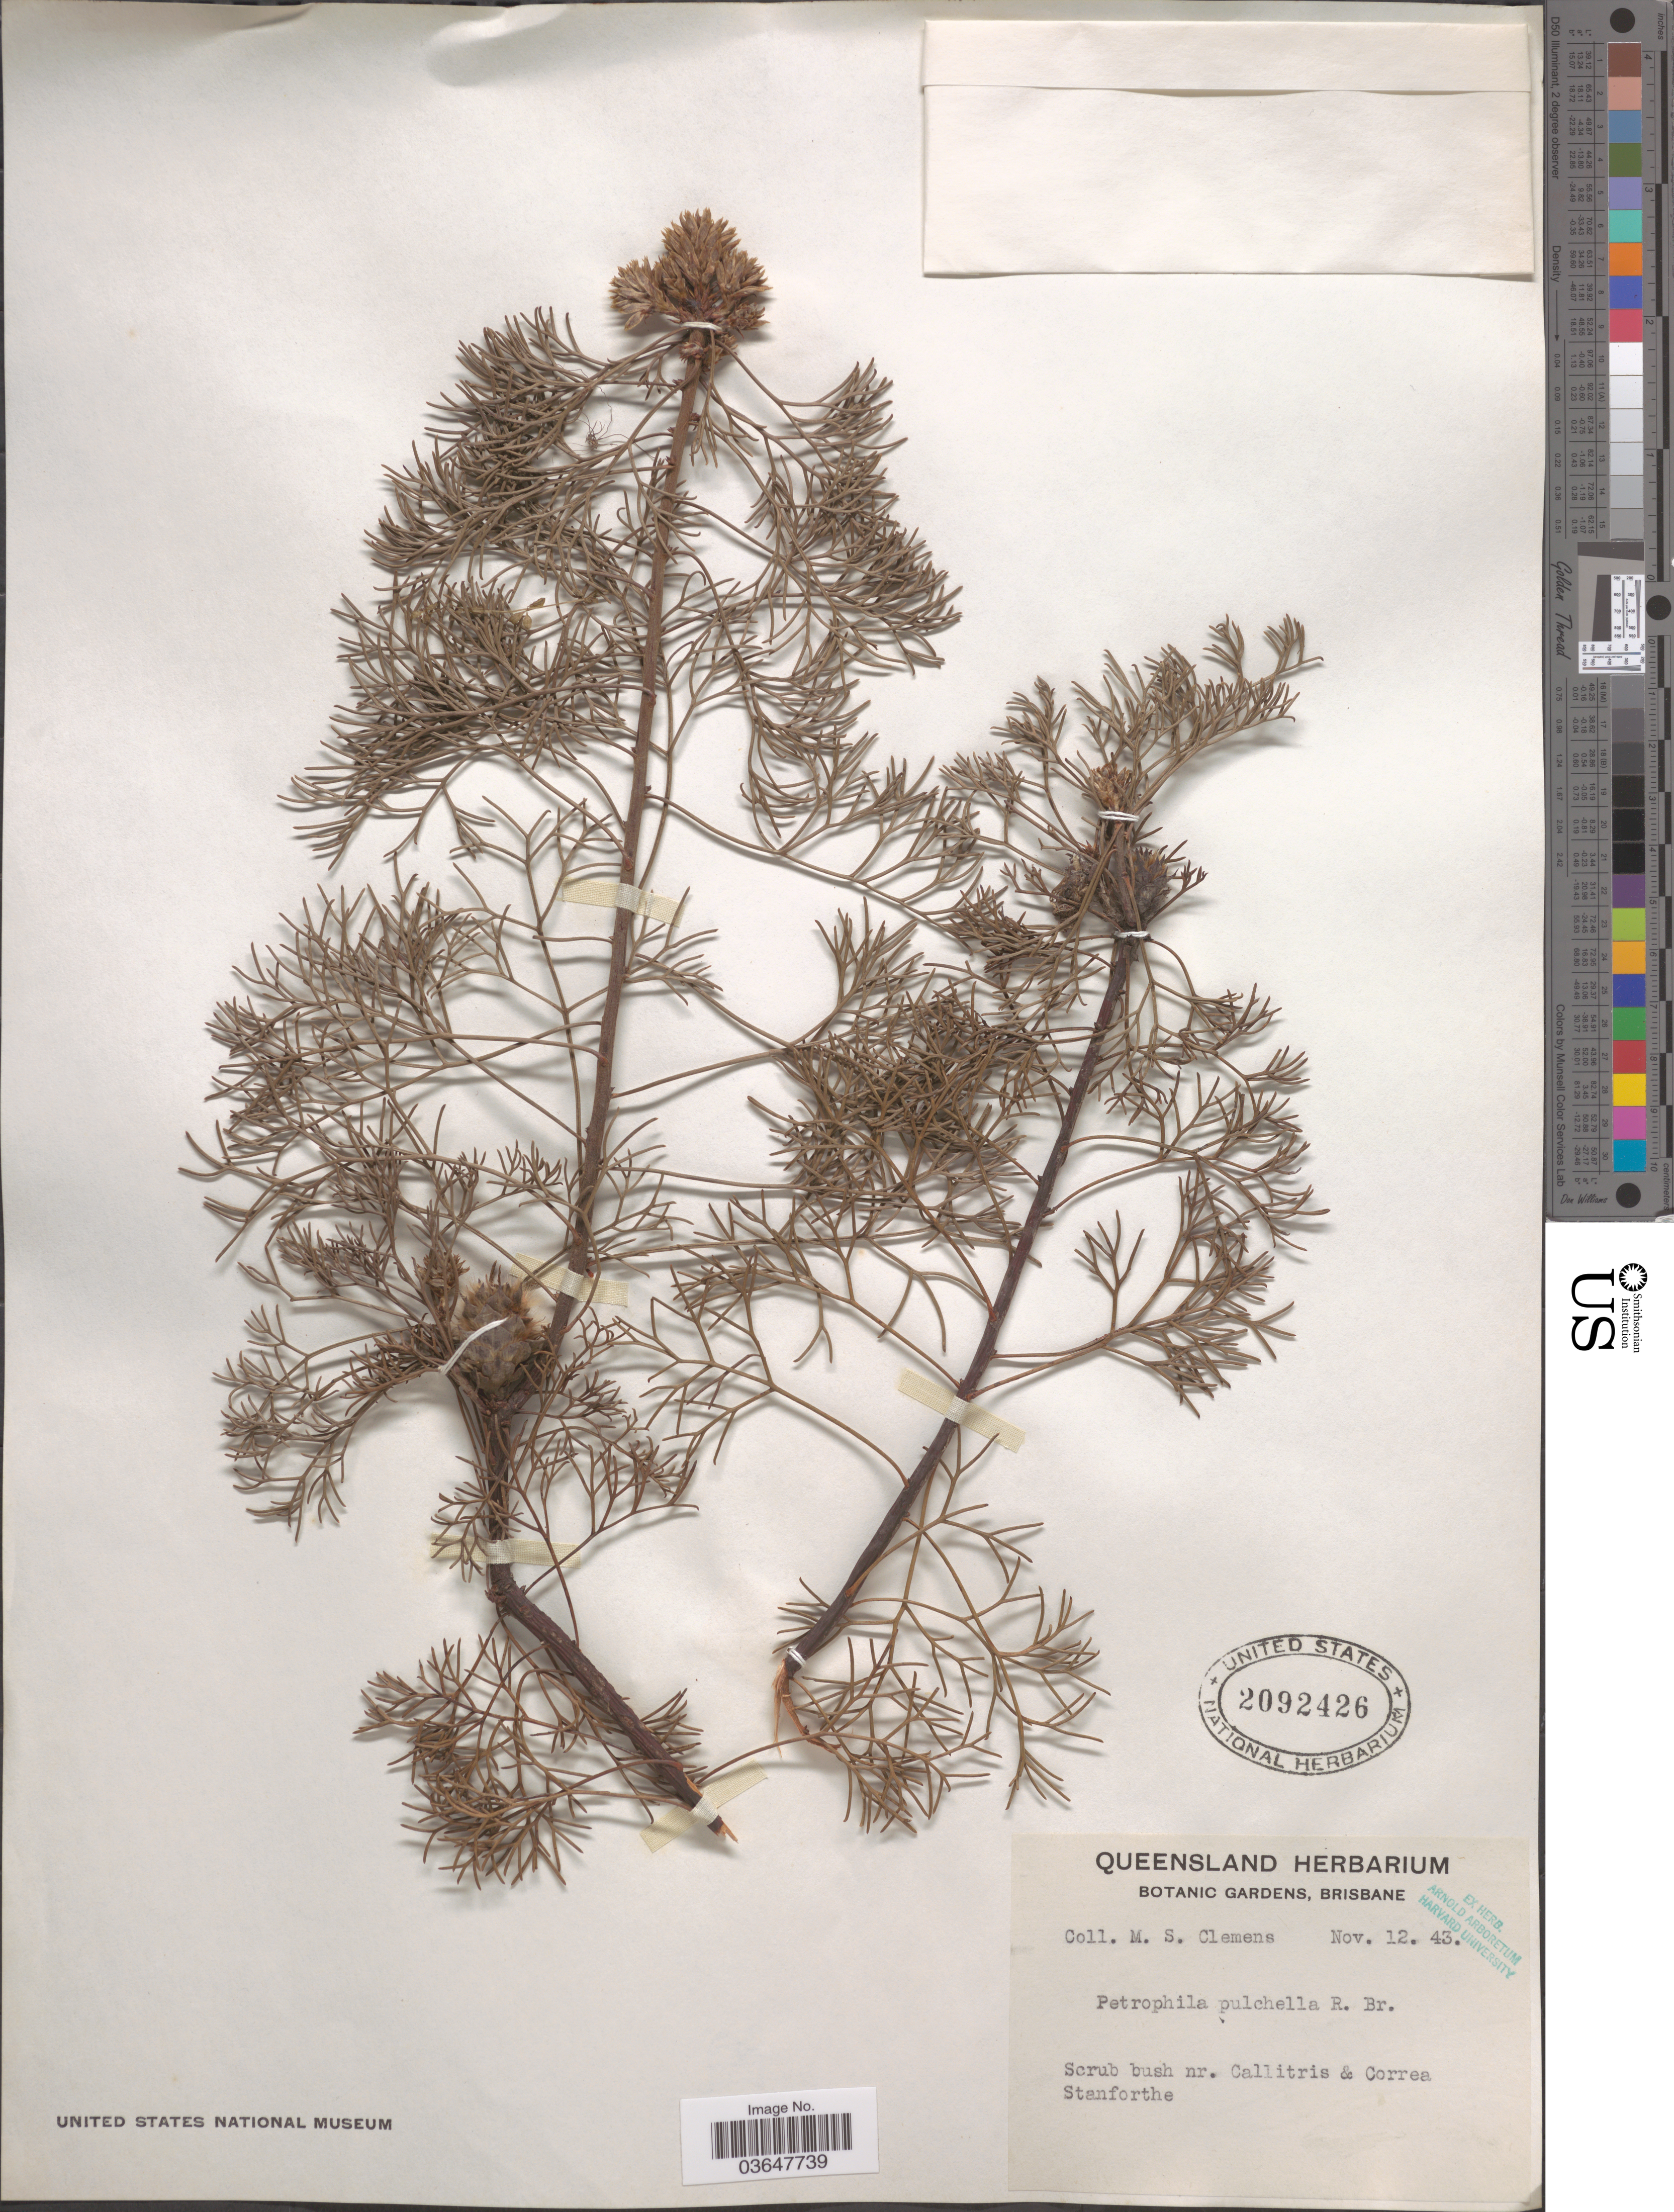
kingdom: Plantae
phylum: Tracheophyta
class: Magnoliopsida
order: Proteales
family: Proteaceae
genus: Petrophile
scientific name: Petrophile pulchella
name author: (Schrad. & J.C. Wendl.)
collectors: M. S. Clemens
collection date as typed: Transcribed d/m/y: 12/11/43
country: Australia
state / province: Queensland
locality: Stanforthe.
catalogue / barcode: US 2092426